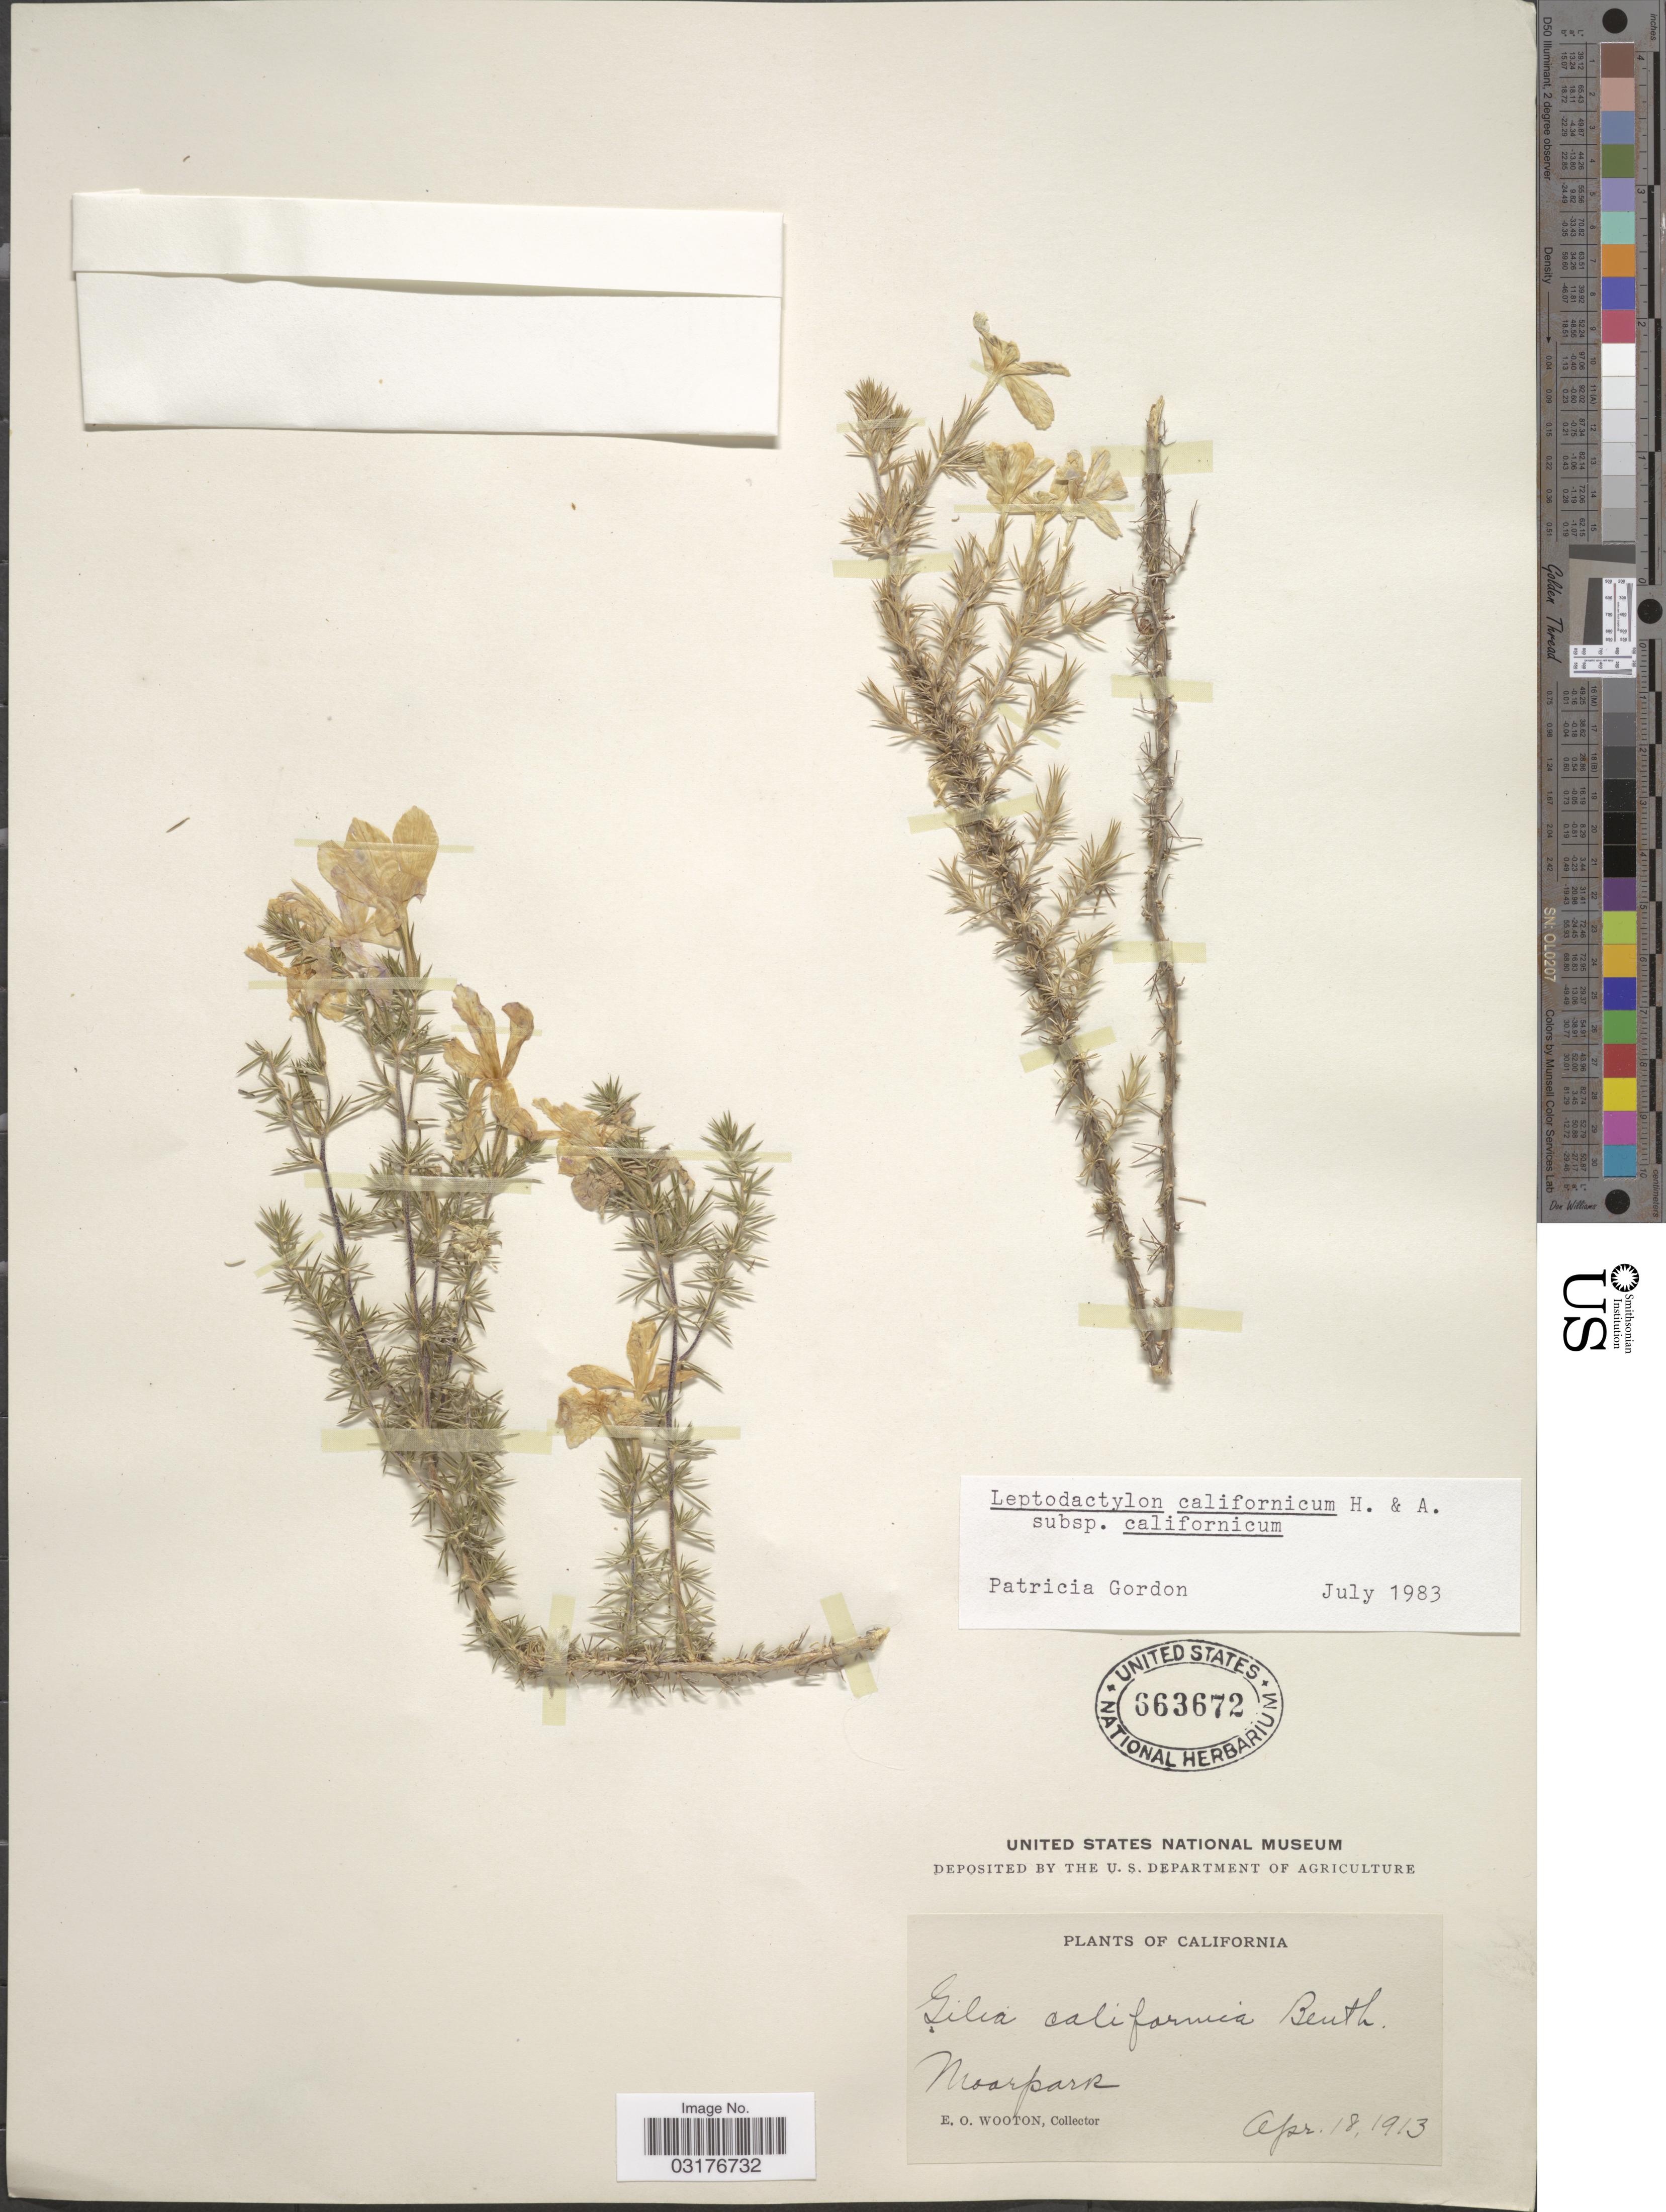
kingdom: Plantae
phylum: Tracheophyta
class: Magnoliopsida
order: Ericales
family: Polemoniaceae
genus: Linanthus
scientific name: Linanthus californicus subsp. californicus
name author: (Hook. & Arn.) J.M. Porter & L.A. Johnson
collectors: E. O. Wooton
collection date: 1913-04-18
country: United States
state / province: California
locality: Moorpark.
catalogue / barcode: US 663672